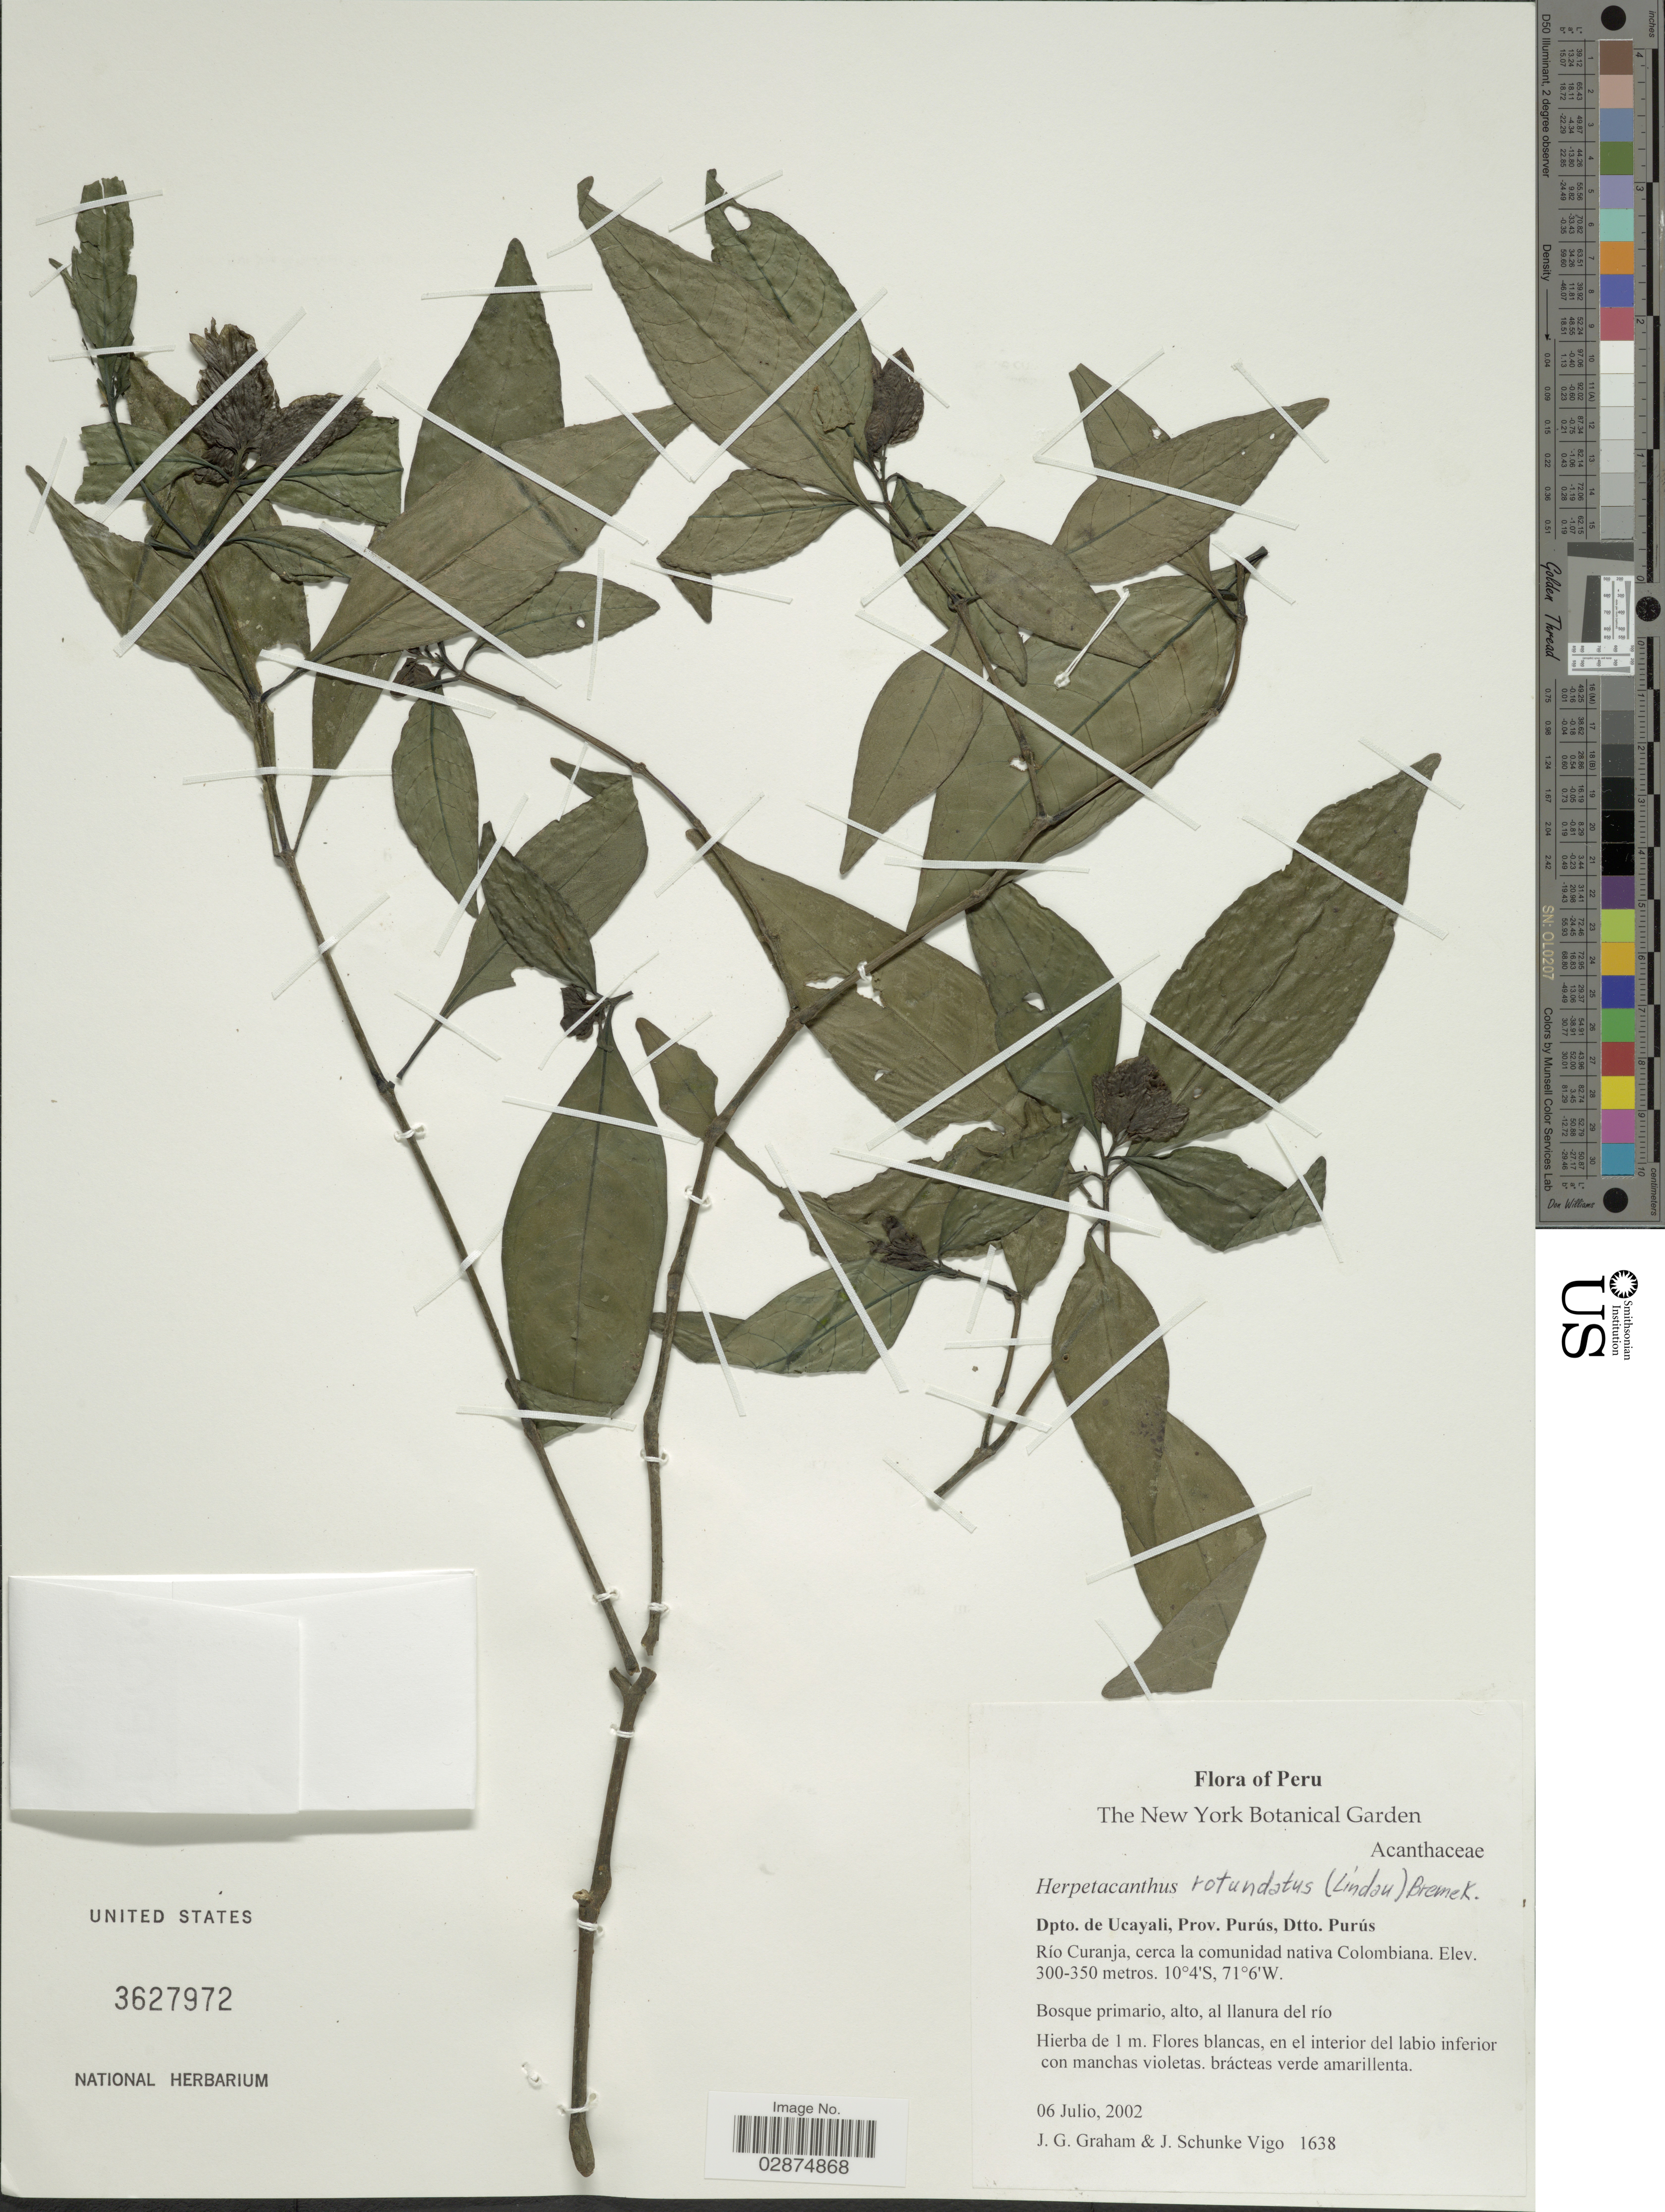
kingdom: Plantae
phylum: Tracheophyta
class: Magnoliopsida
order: Lamiales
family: Acanthaceae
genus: Herpetacanthus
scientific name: Herpetacanthus rotundatus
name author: (Lindau) Bremek.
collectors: J. Graham & J. Schunke Vigo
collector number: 1638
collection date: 2002-07-06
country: Peru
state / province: Ucayali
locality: Dpto. de Ucayali, Prov. Purús, Dtto. Purús. Río Curanja, cerca la comunidad nativa Colombiana.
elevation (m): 300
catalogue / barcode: US 3627972